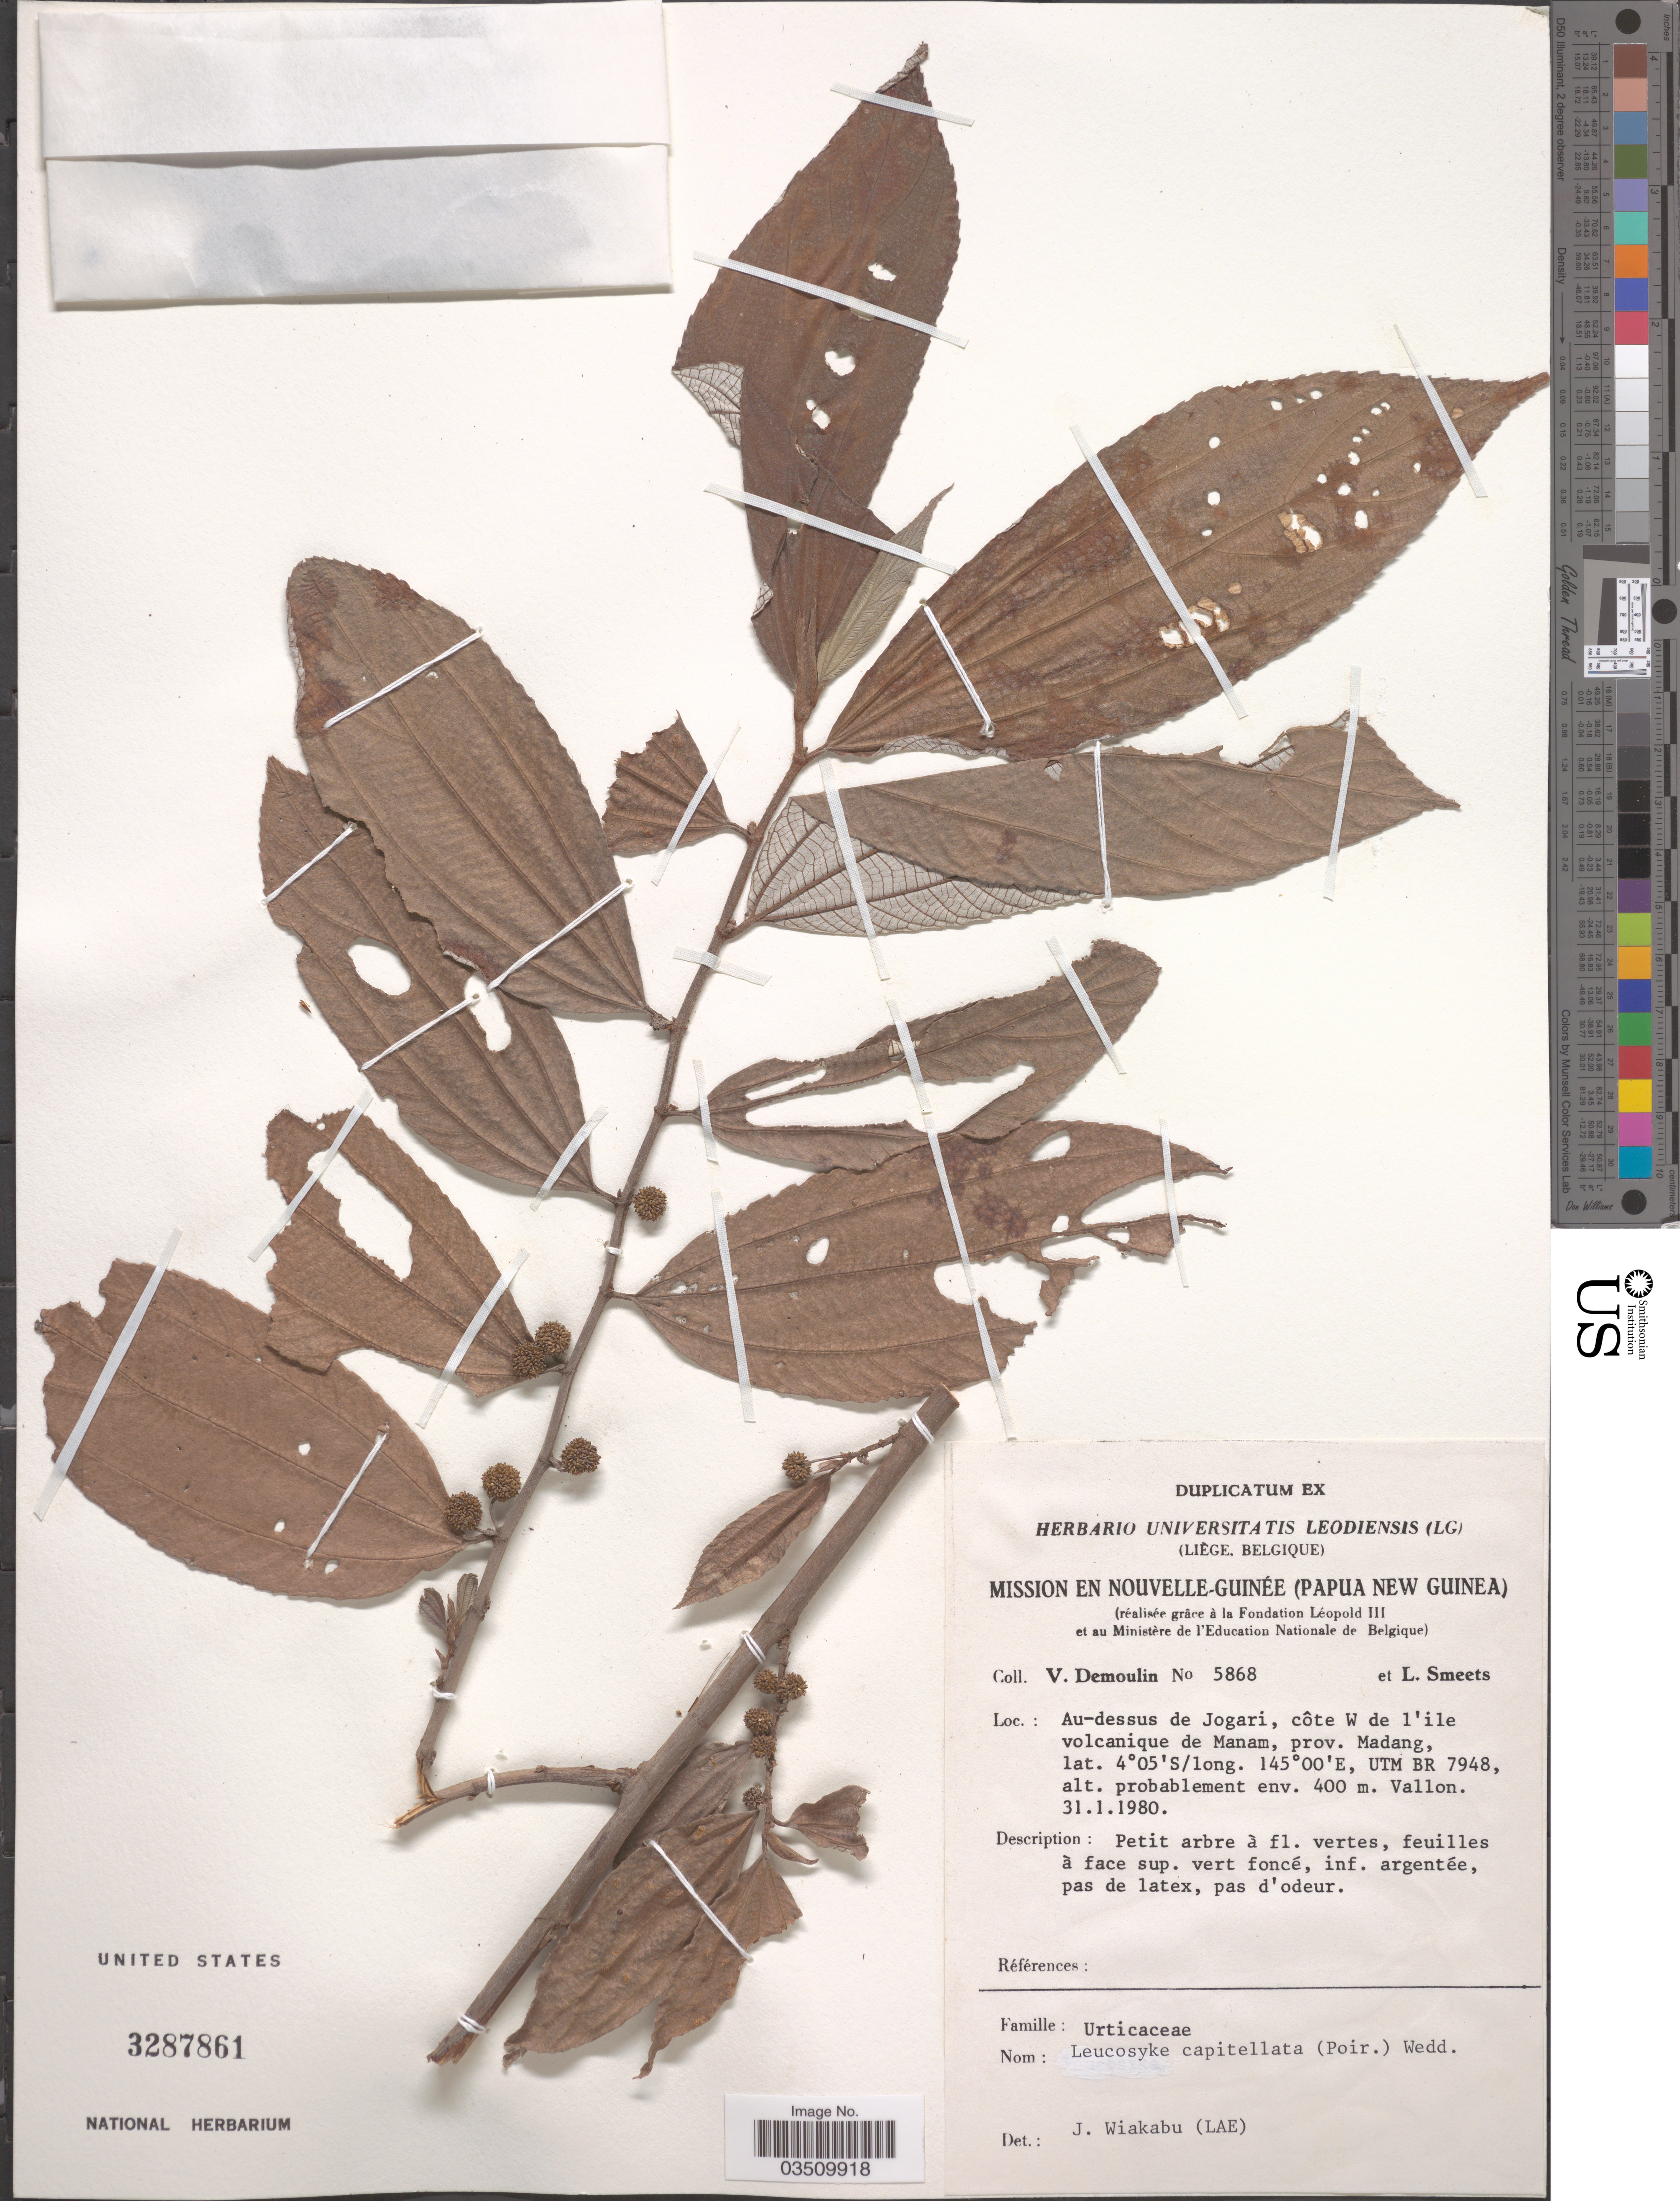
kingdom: Plantae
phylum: Tracheophyta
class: Magnoliopsida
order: Rosales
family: Urticaceae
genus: Leucosyke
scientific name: Leucosyke capitellata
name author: (Poir.) Wedd.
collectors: V. Demoulin & L. Smeets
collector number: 5868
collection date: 1980-01-31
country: Papua New Guinea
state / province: Madang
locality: Au-dessus de Jogari, côte W de l'ile volcanique de Manam. UTM BR 7948, Vallon.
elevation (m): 400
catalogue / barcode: US 3287861